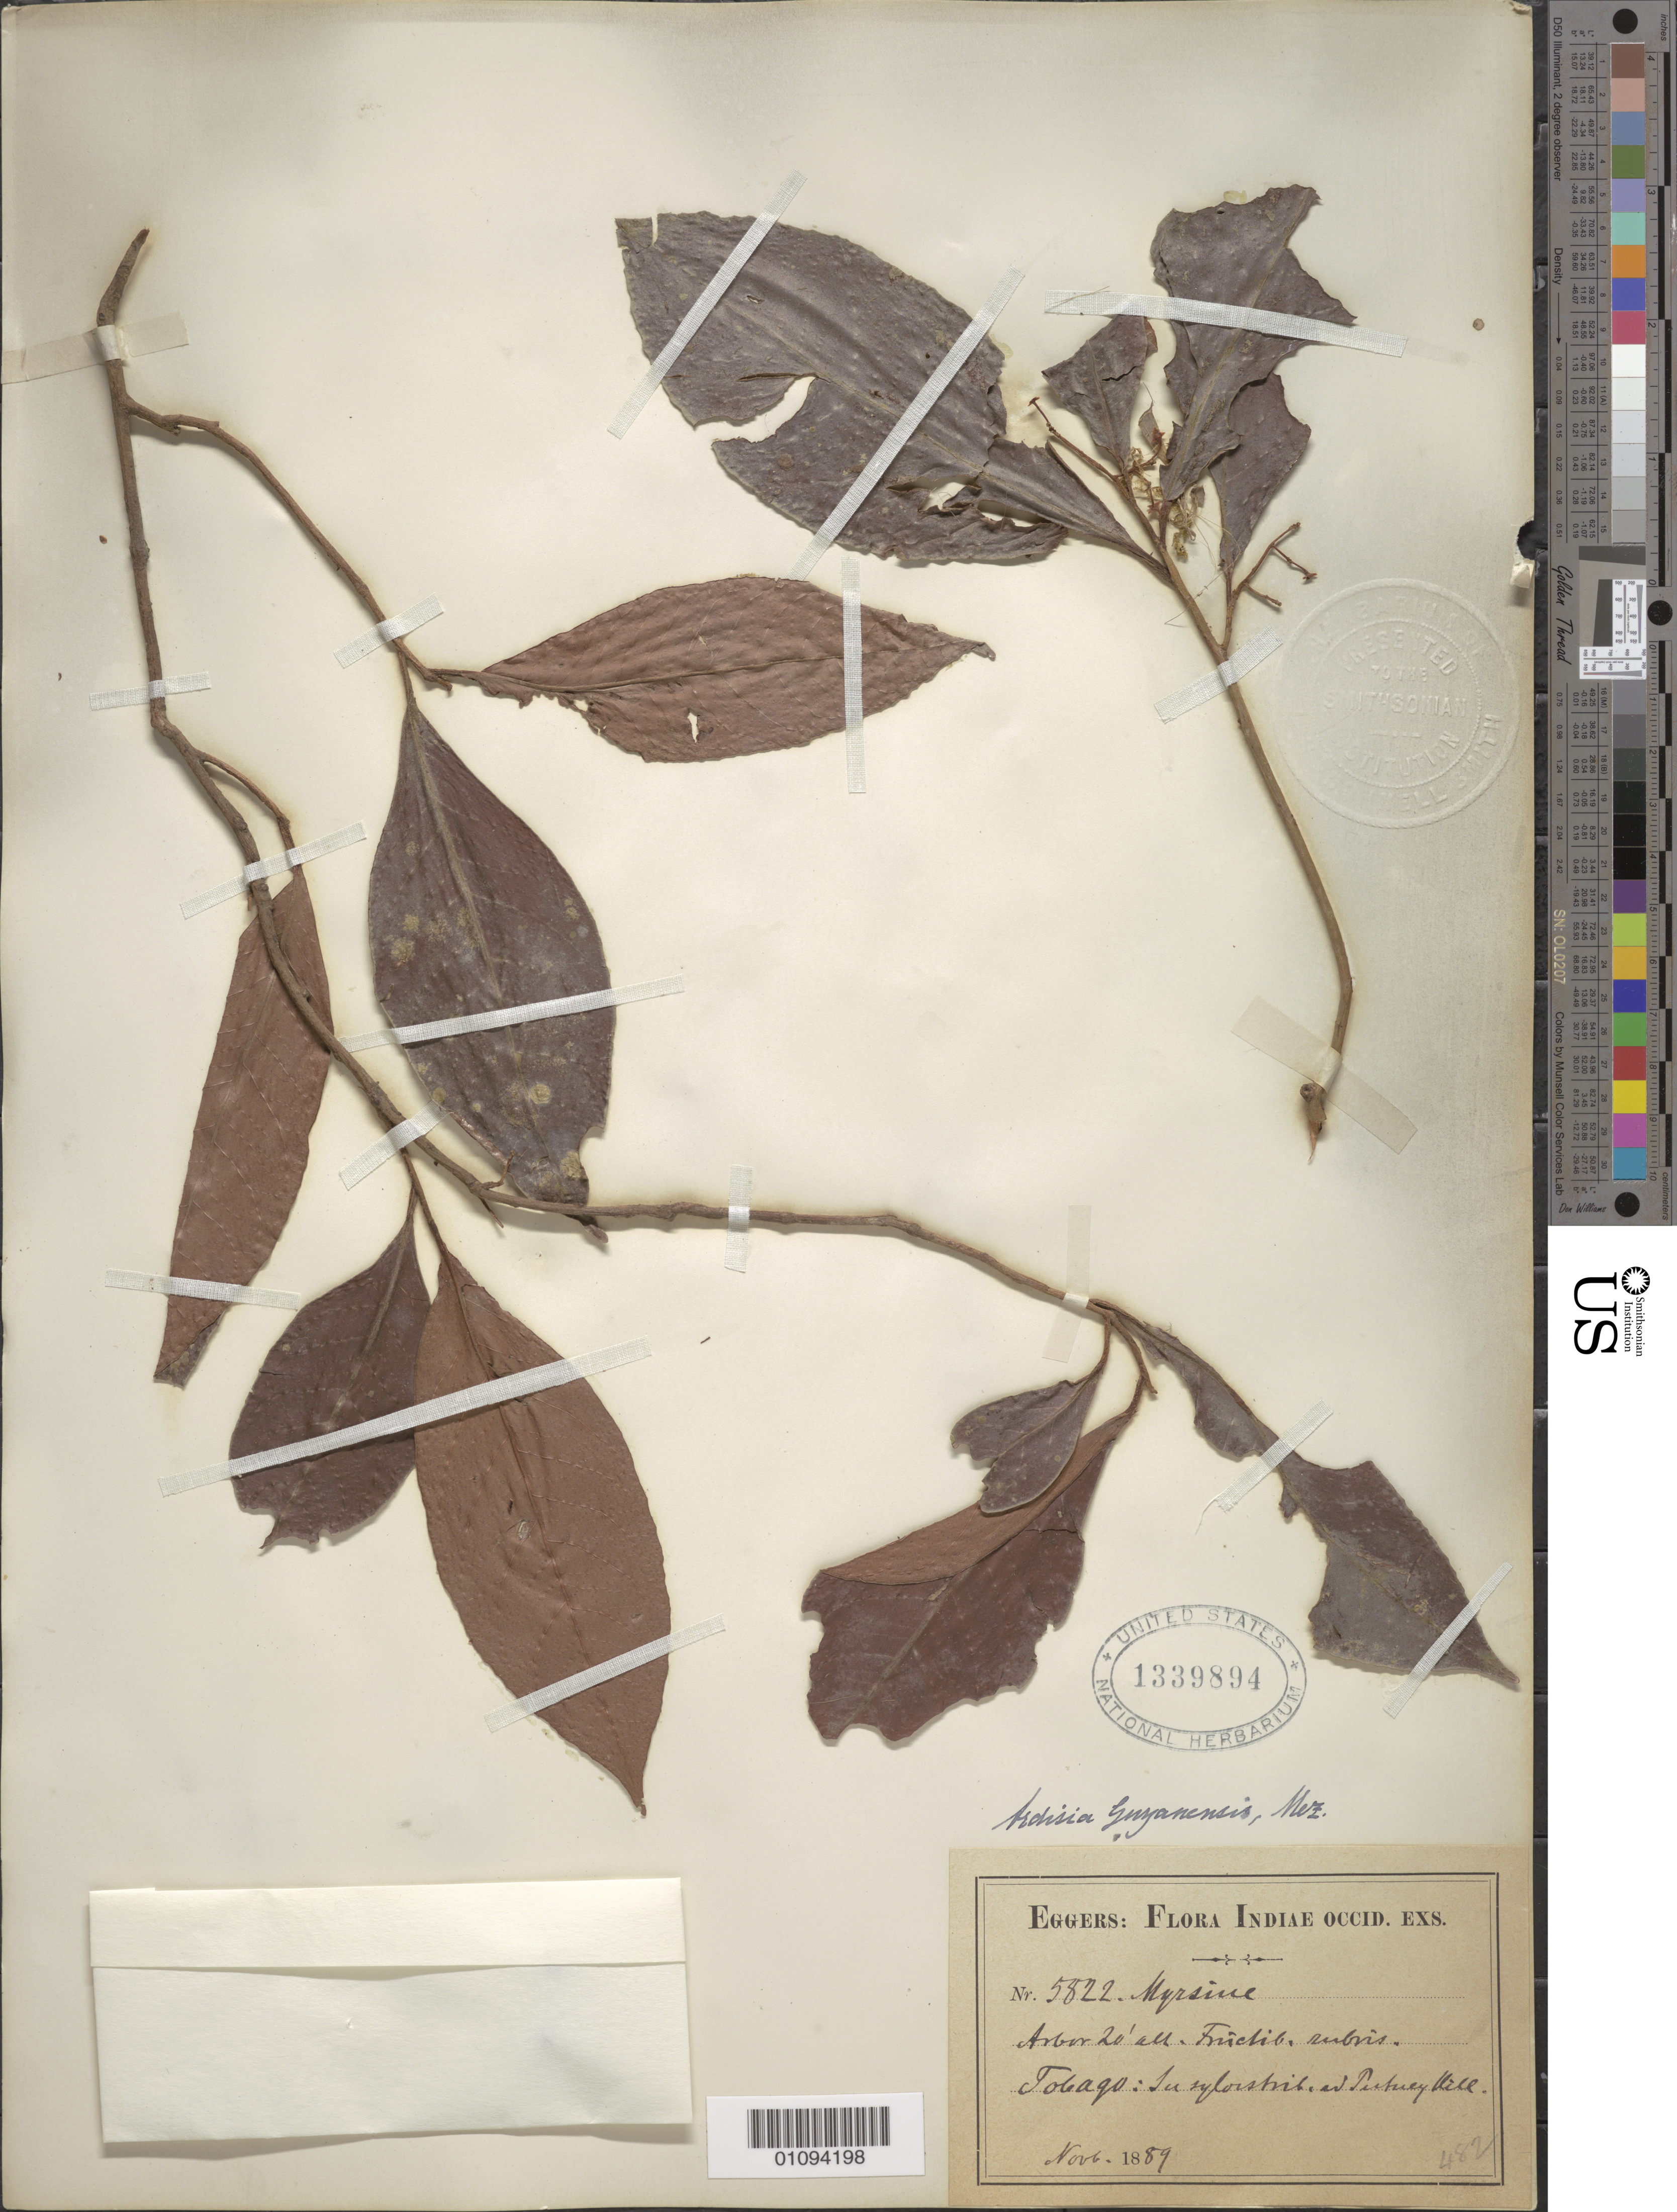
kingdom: Plantae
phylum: Tracheophyta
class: Magnoliopsida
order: Ericales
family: Primulaceae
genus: Ardisia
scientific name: Ardisia guianensis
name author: (Aubl.) Mez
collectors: H. F. A. von Eggers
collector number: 5822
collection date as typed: Nov 1889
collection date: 1889-11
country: Trinidad and Tobago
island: Tobago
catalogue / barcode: US 1339894